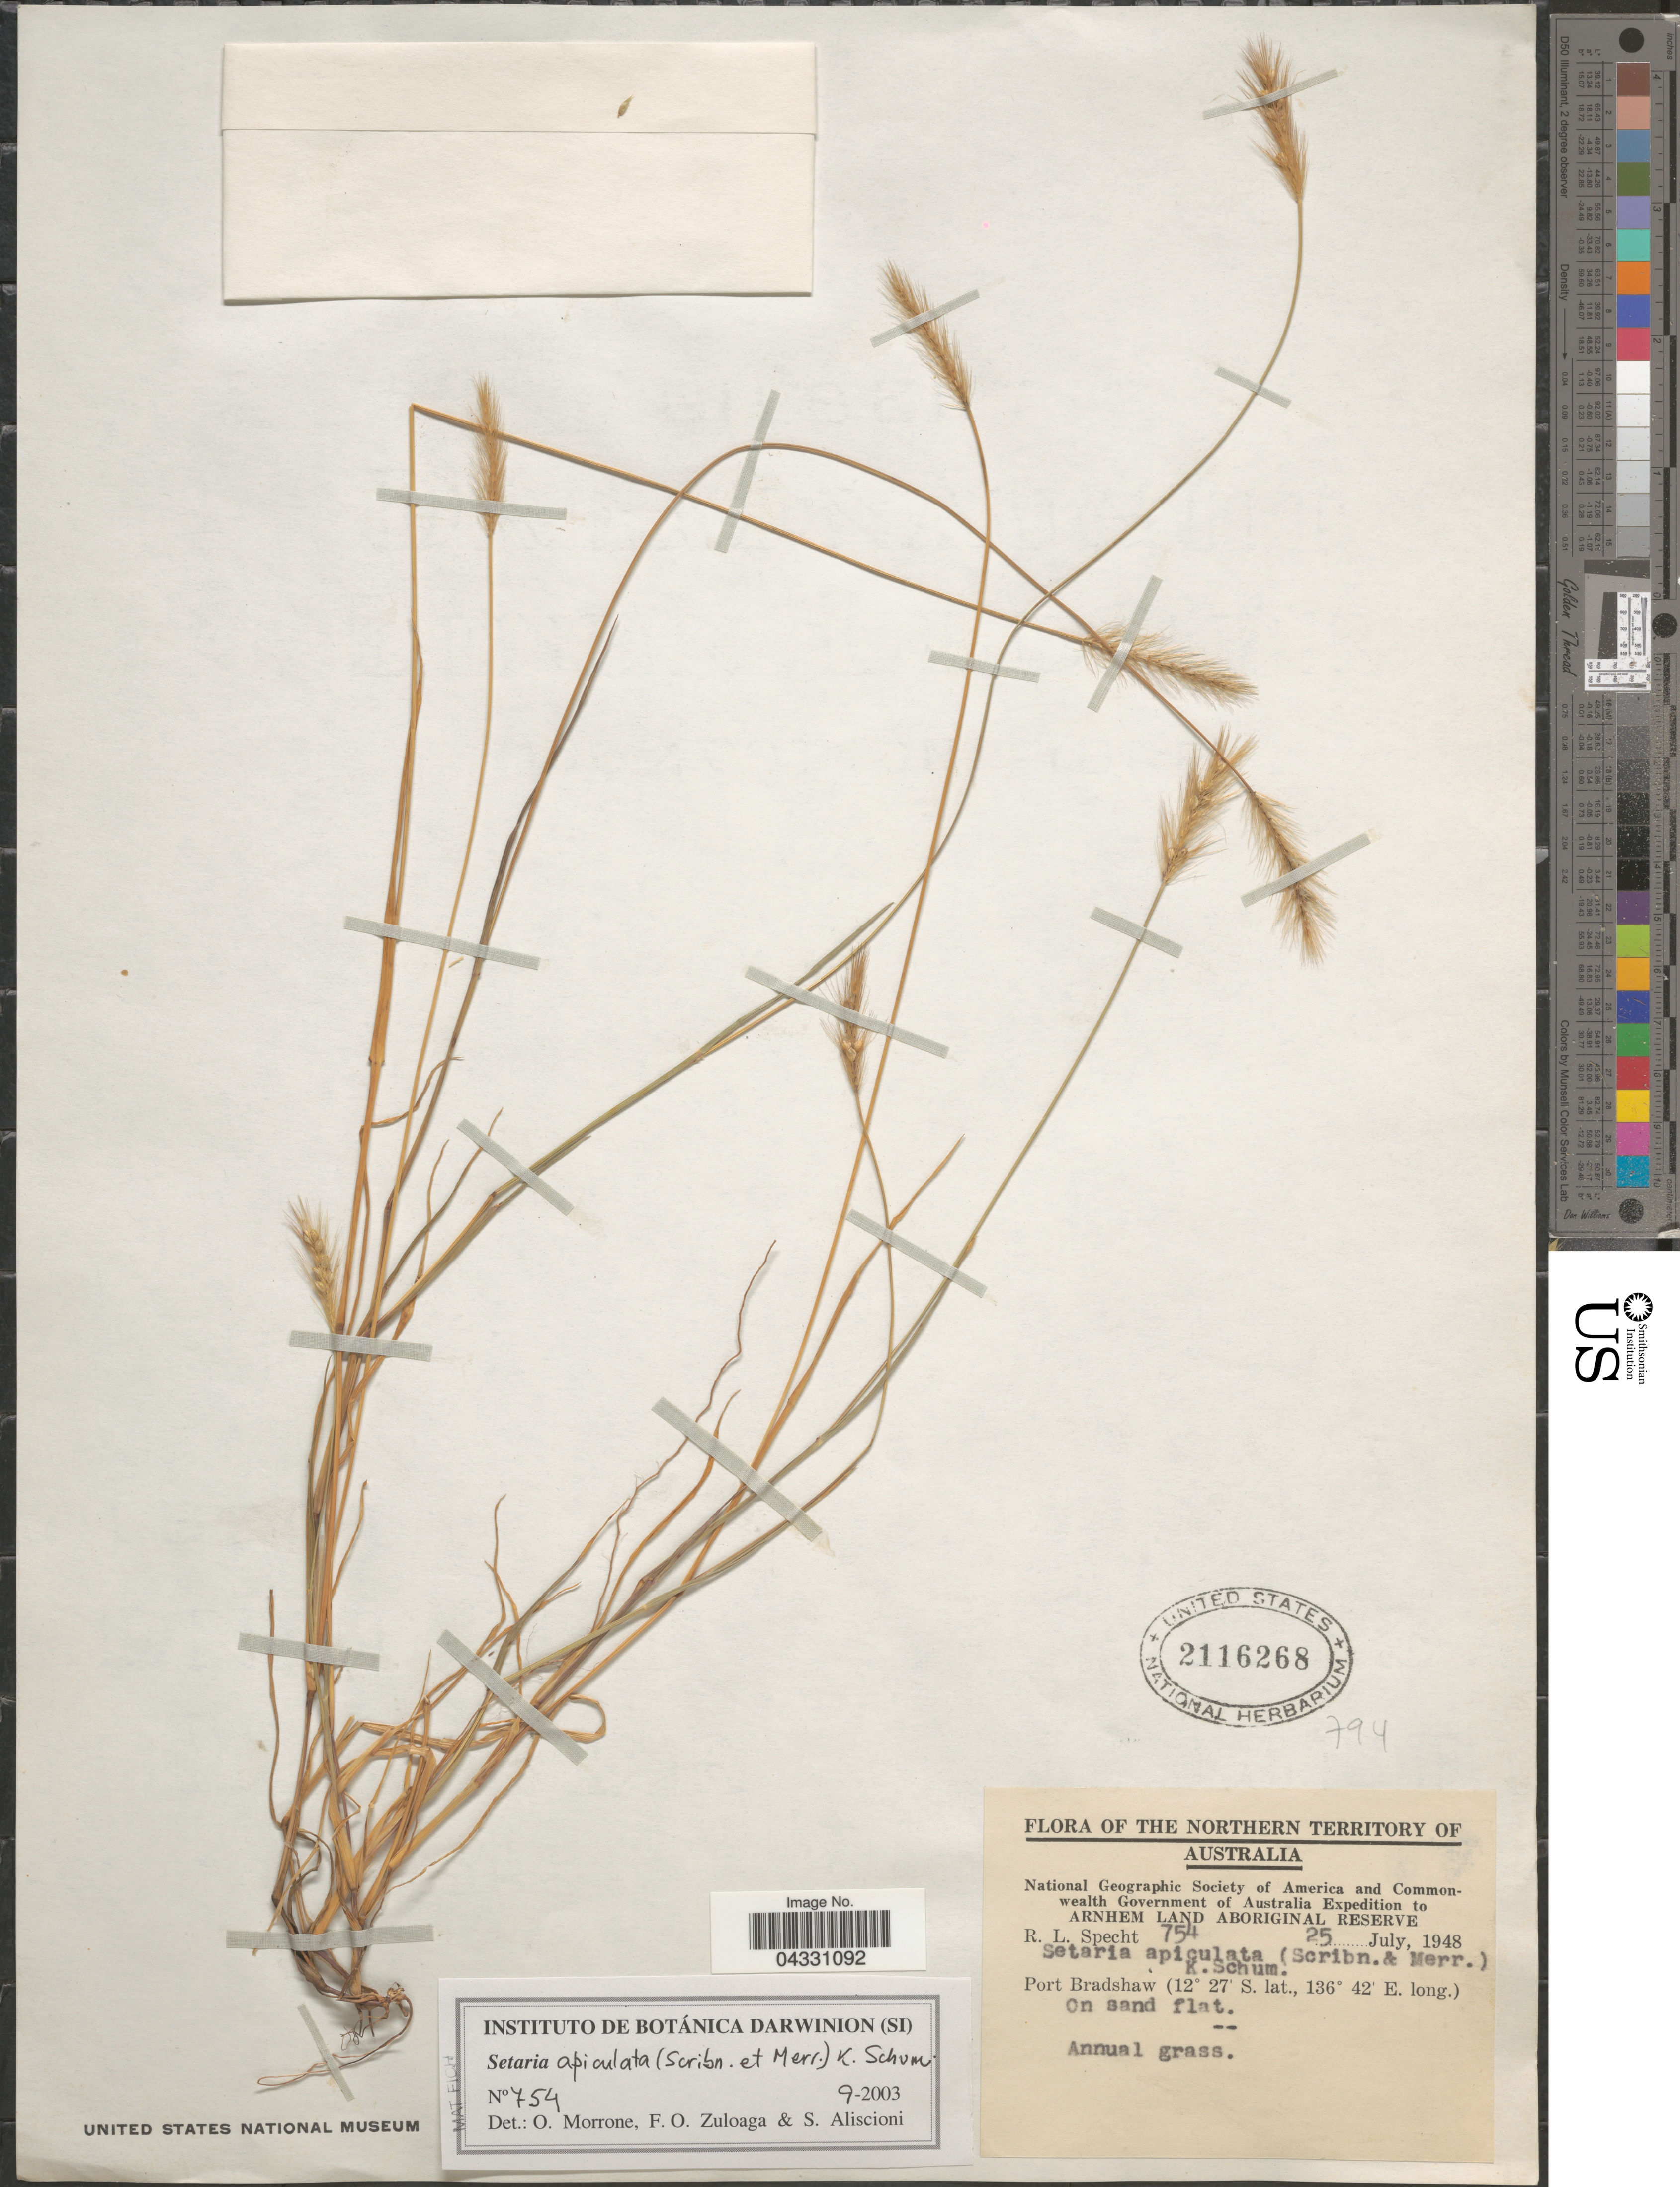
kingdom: Plantae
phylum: Tracheophyta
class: Liliopsida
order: Poales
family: Poaceae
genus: Setaria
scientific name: Setaria apiculata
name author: (Scribn. & Merr.) K. Schum.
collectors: R. L. Specht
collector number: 754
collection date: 1948-07-25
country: Australia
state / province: Northern Territory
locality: National Geographic Society of America and Commonwealth Government of Australia Expedition to Arnhem Land Aboriginal Reserve. Port Bradshaw.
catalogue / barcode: US 2116268